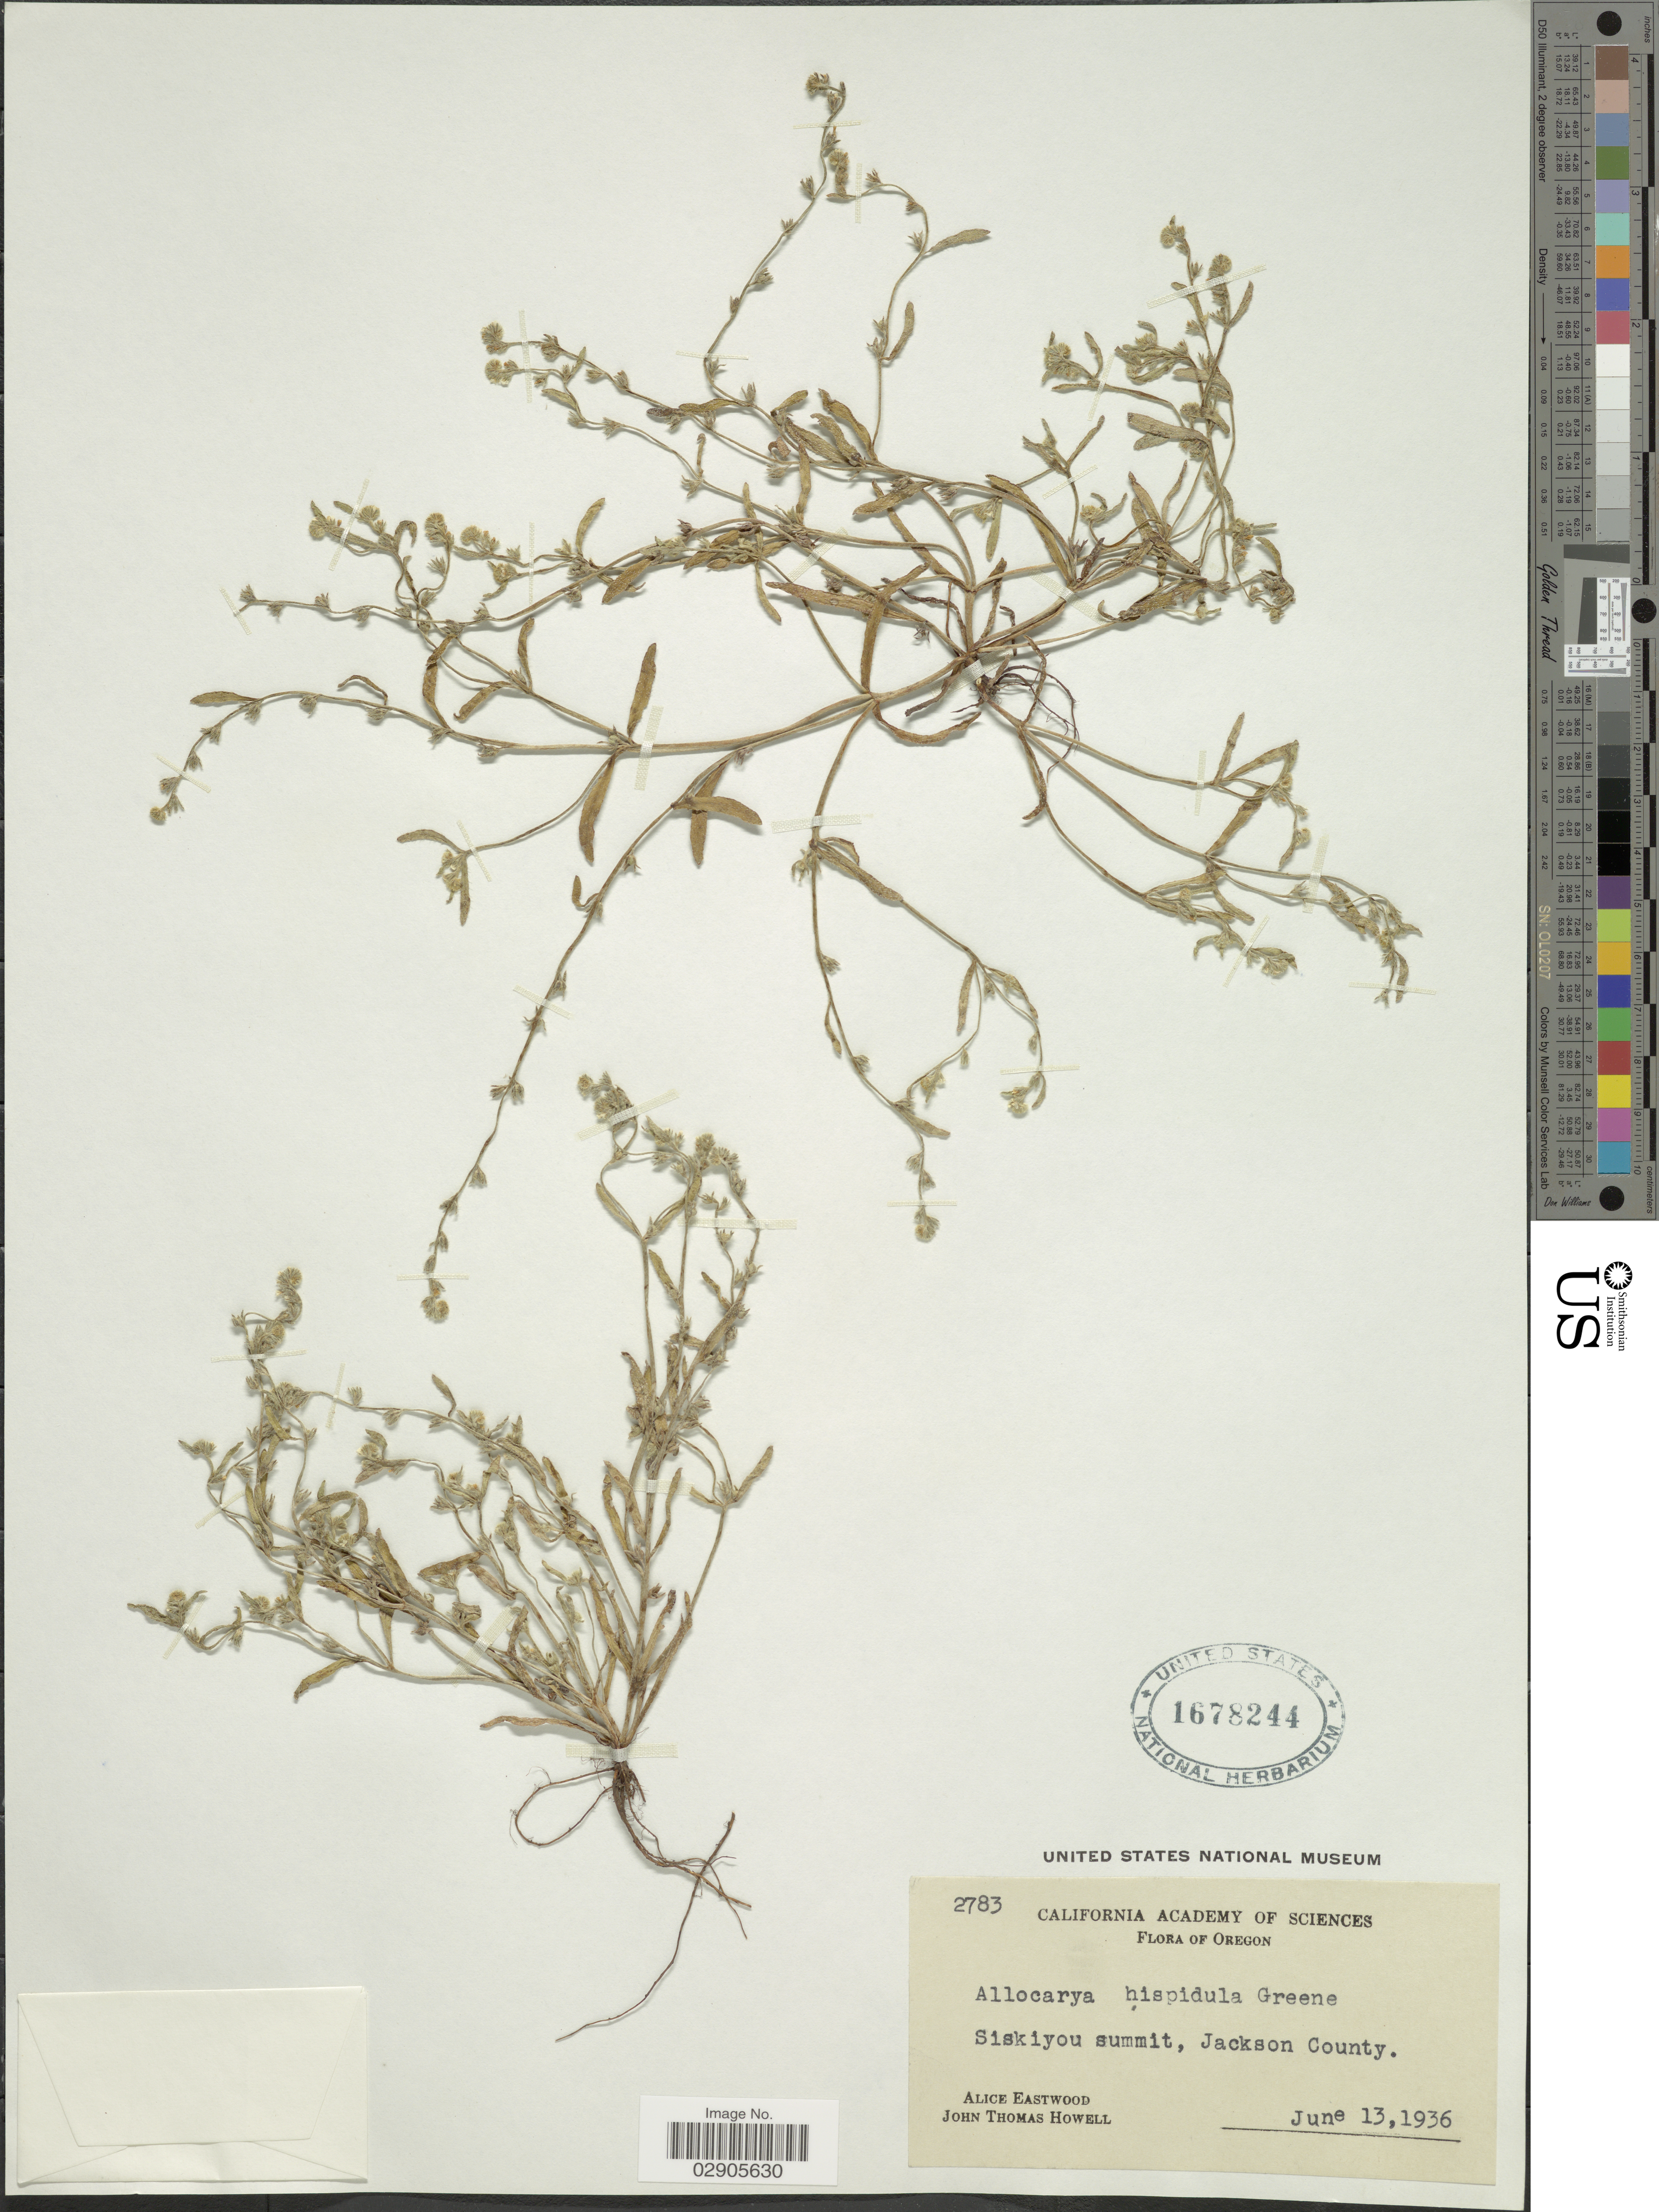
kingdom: Plantae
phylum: Tracheophyta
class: Magnoliopsida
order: Boraginales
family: Boraginaceae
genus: Plagiobothrys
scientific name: Plagiobothrys hispidulus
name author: (Greene) I.M. Johnst.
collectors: A. Eastwood & J. T. Howell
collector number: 2783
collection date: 1936-06-13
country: United States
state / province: Oregon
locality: Siskiyou summit, Jackson County.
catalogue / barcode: US 1678244